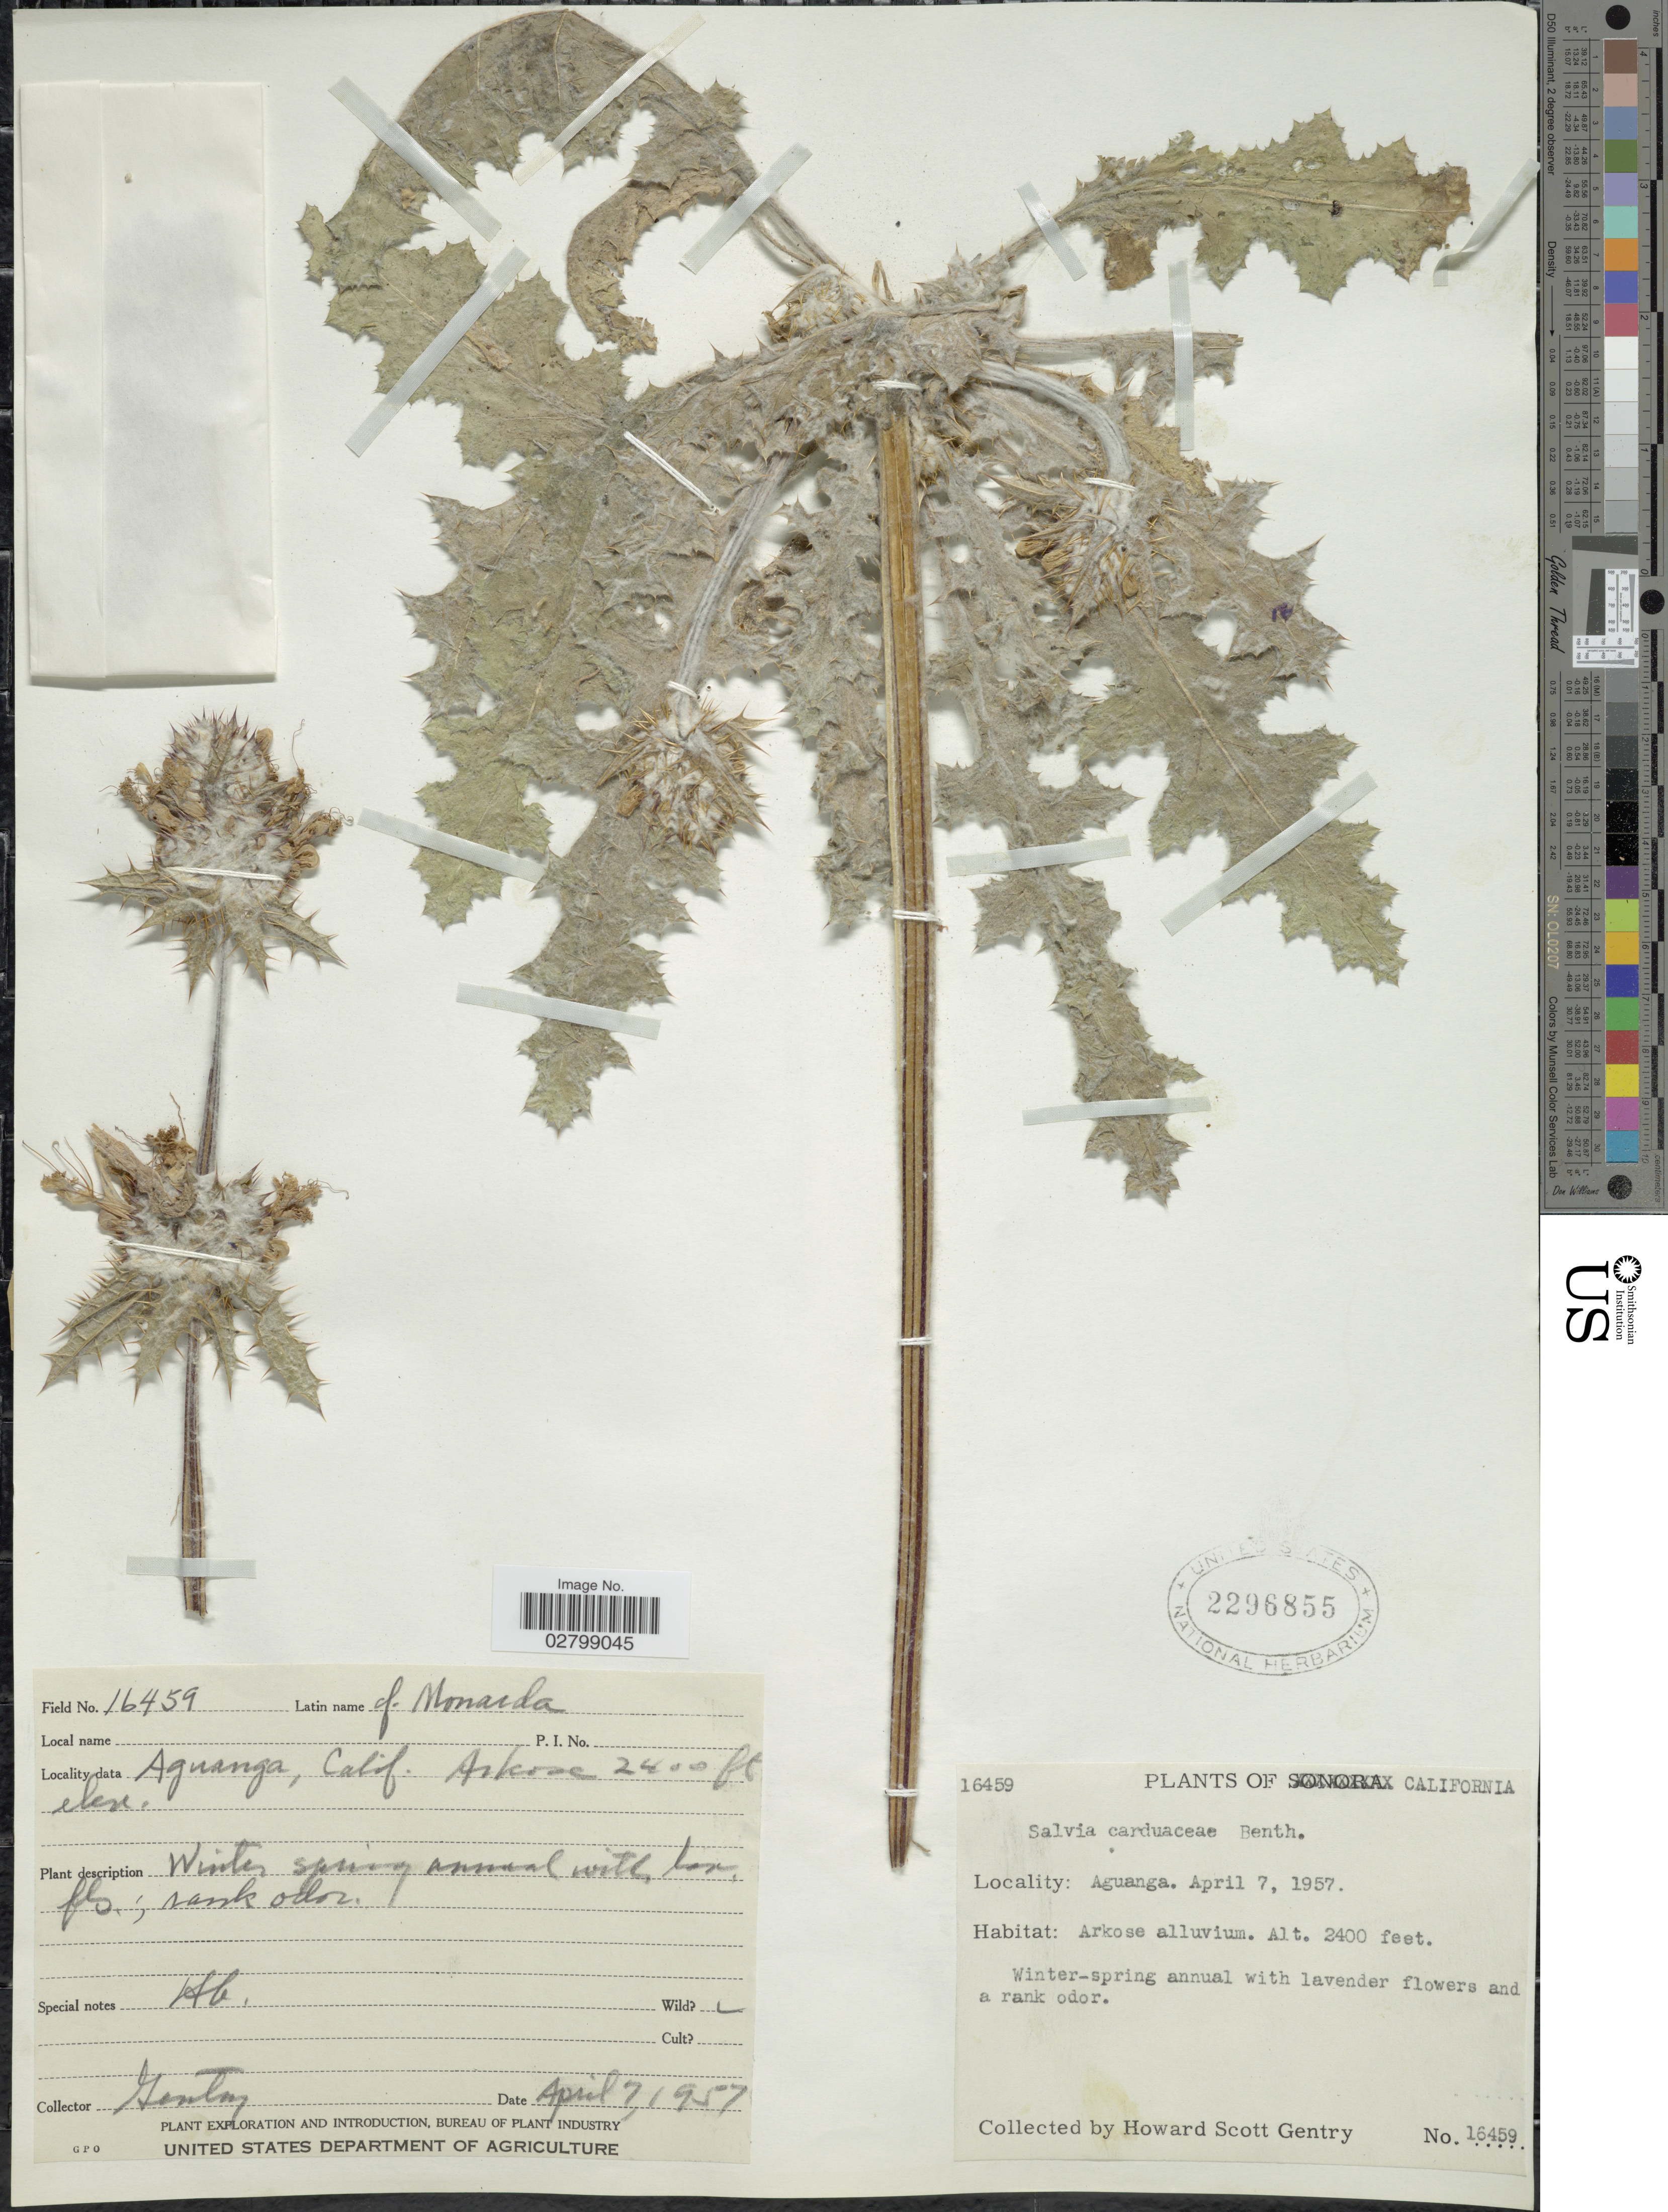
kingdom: Plantae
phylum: Tracheophyta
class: Magnoliopsida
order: Lamiales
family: Lamiaceae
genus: Salvia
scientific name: Salvia carduacea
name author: Benth.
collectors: H. S. Gentry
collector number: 16459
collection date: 1957-04-07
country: United States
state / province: California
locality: Aguanga. Arkose alluvium.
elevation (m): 732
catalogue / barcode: US 2296855